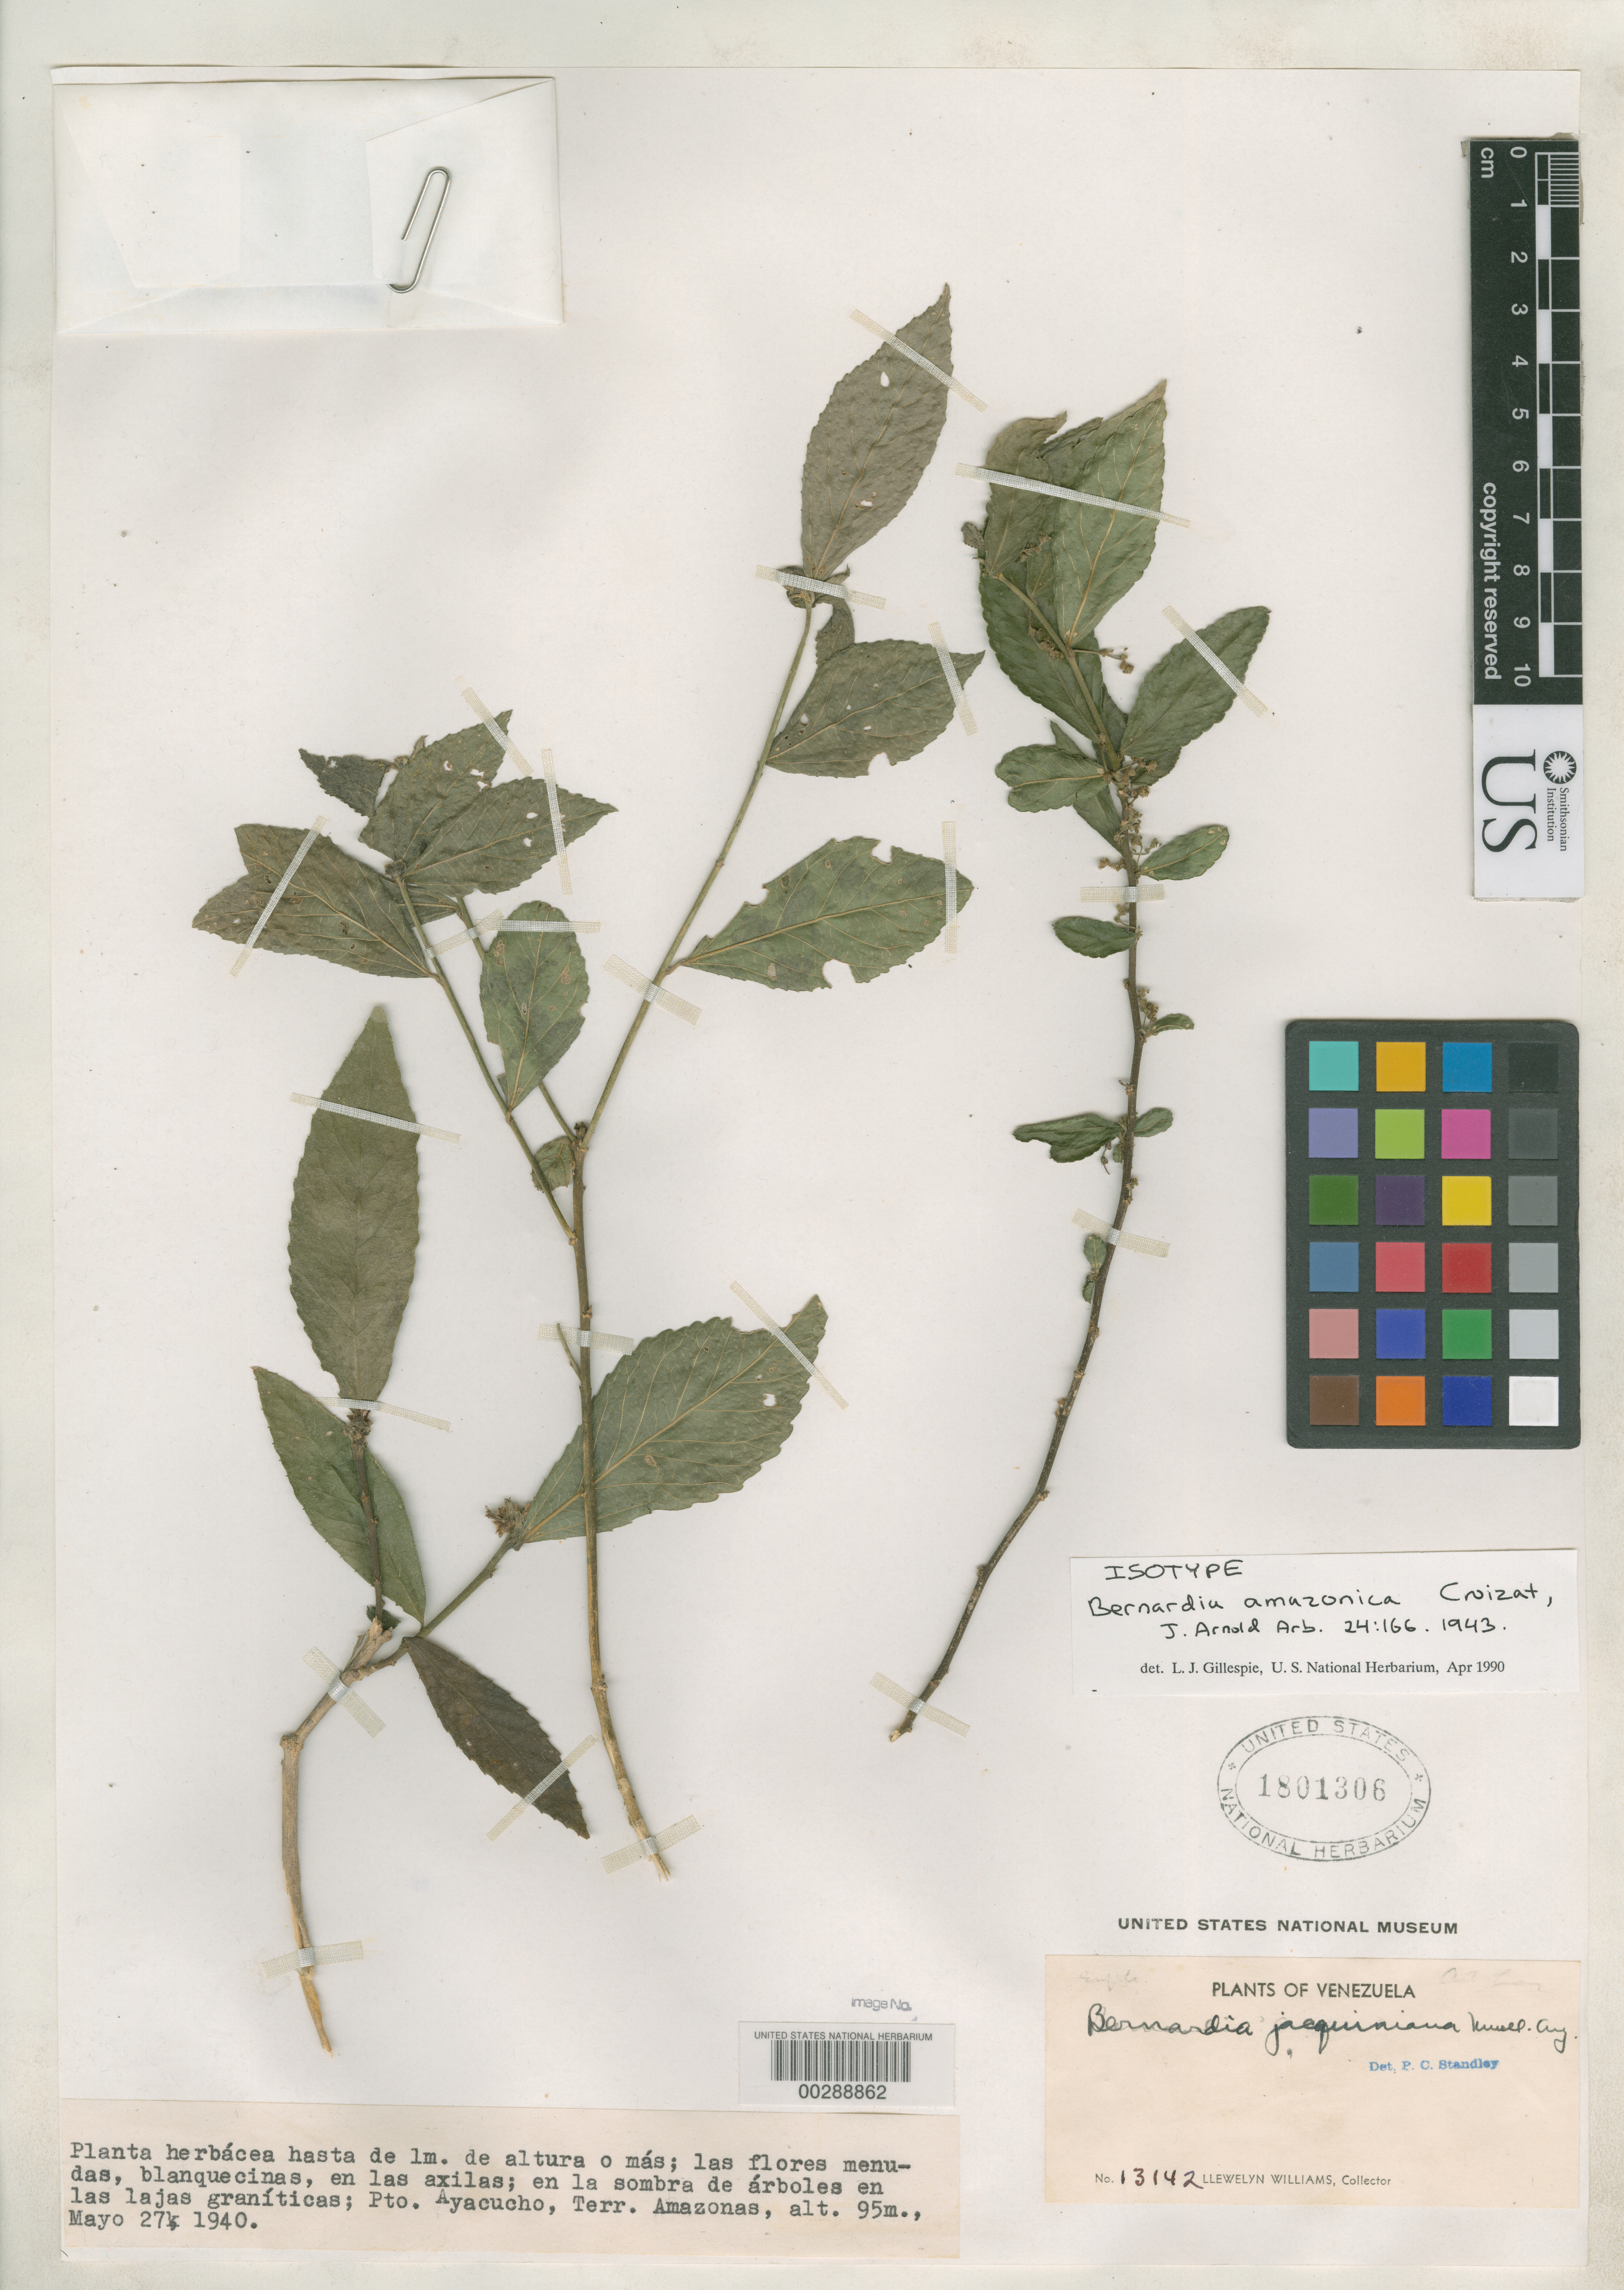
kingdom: Plantae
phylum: Tracheophyta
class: Magnoliopsida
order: Malpighiales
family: Euphorbiaceae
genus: Bernardia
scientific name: Bernardia amazonica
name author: Croizat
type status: Isotype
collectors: Ll. Williams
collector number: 13142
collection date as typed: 27 May 1940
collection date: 1940-05-27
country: Venezuela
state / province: Amazonas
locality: Puerto Ayacucho.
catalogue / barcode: US 1801306